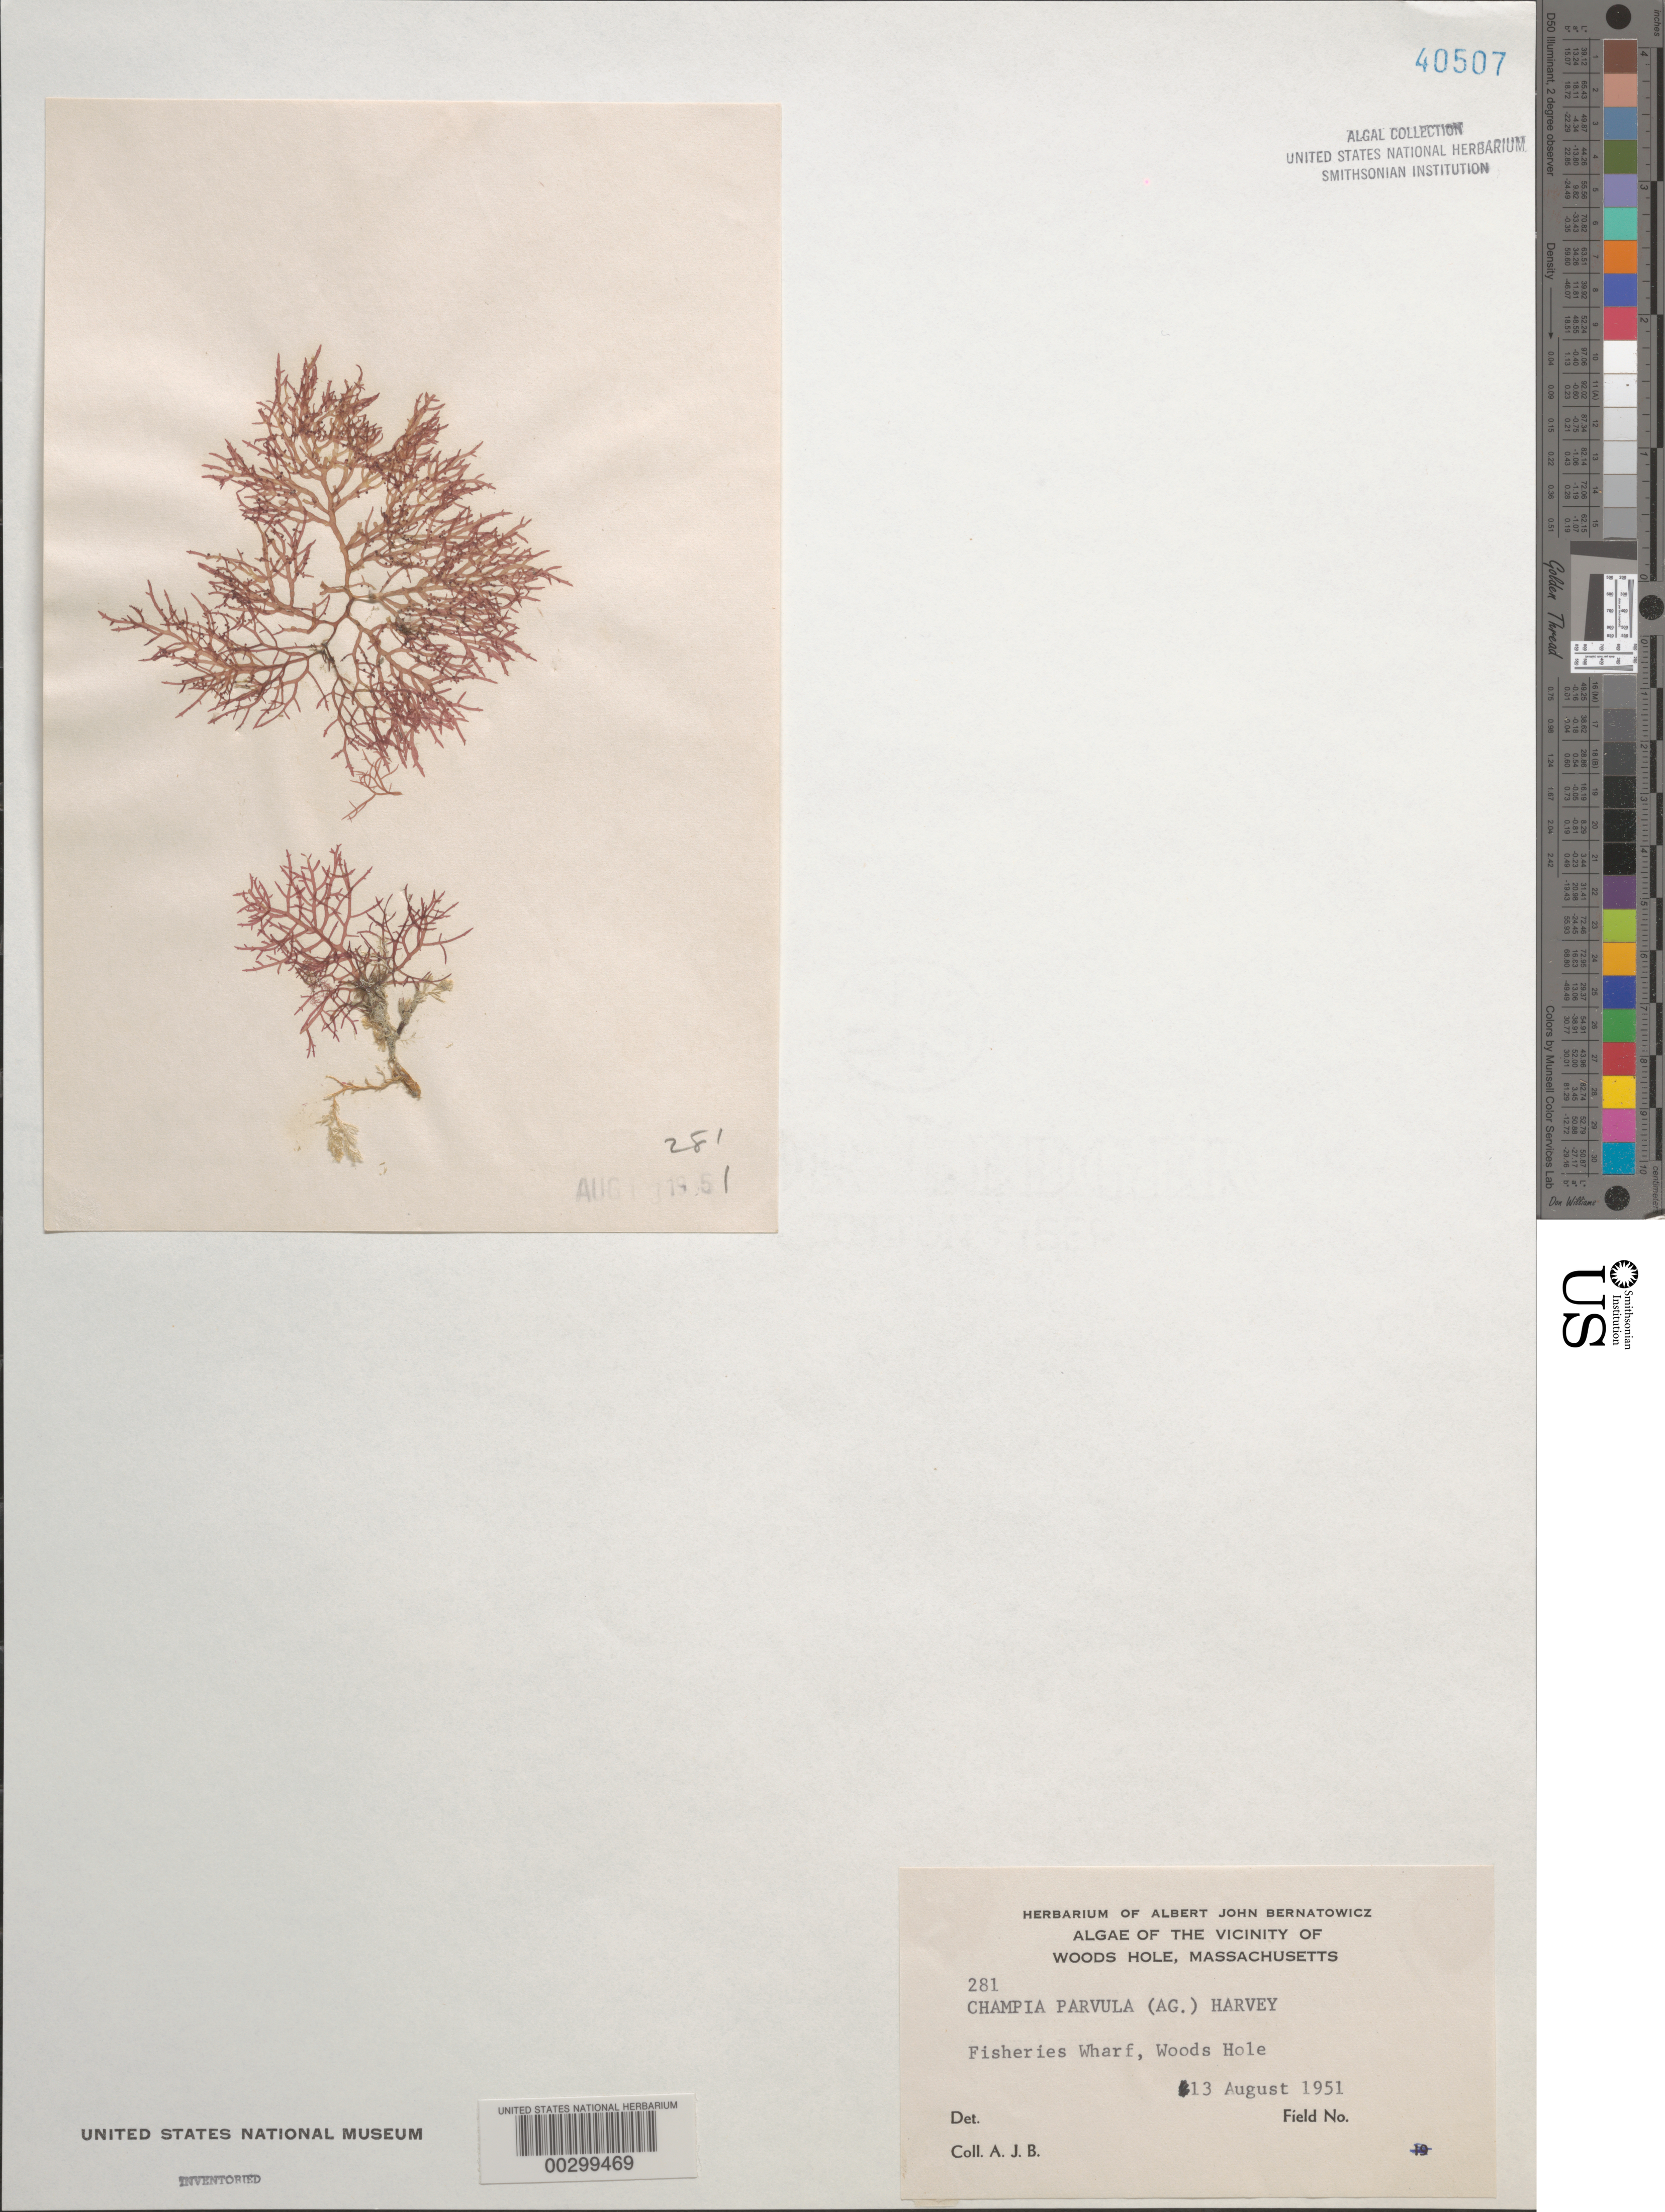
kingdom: Plantae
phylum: Rhodophyta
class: Florideophyceae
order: Rhodymeniales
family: Champiaceae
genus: Champia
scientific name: Champia parvula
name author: (C. Agardh) Harv.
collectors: A. Bernatowicz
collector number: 281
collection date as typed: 13 Aug 1951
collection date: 1951-08-13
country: United States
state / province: Massachusetts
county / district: Barnstable County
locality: Woods Hole, Fisheries wharf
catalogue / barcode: US 40507